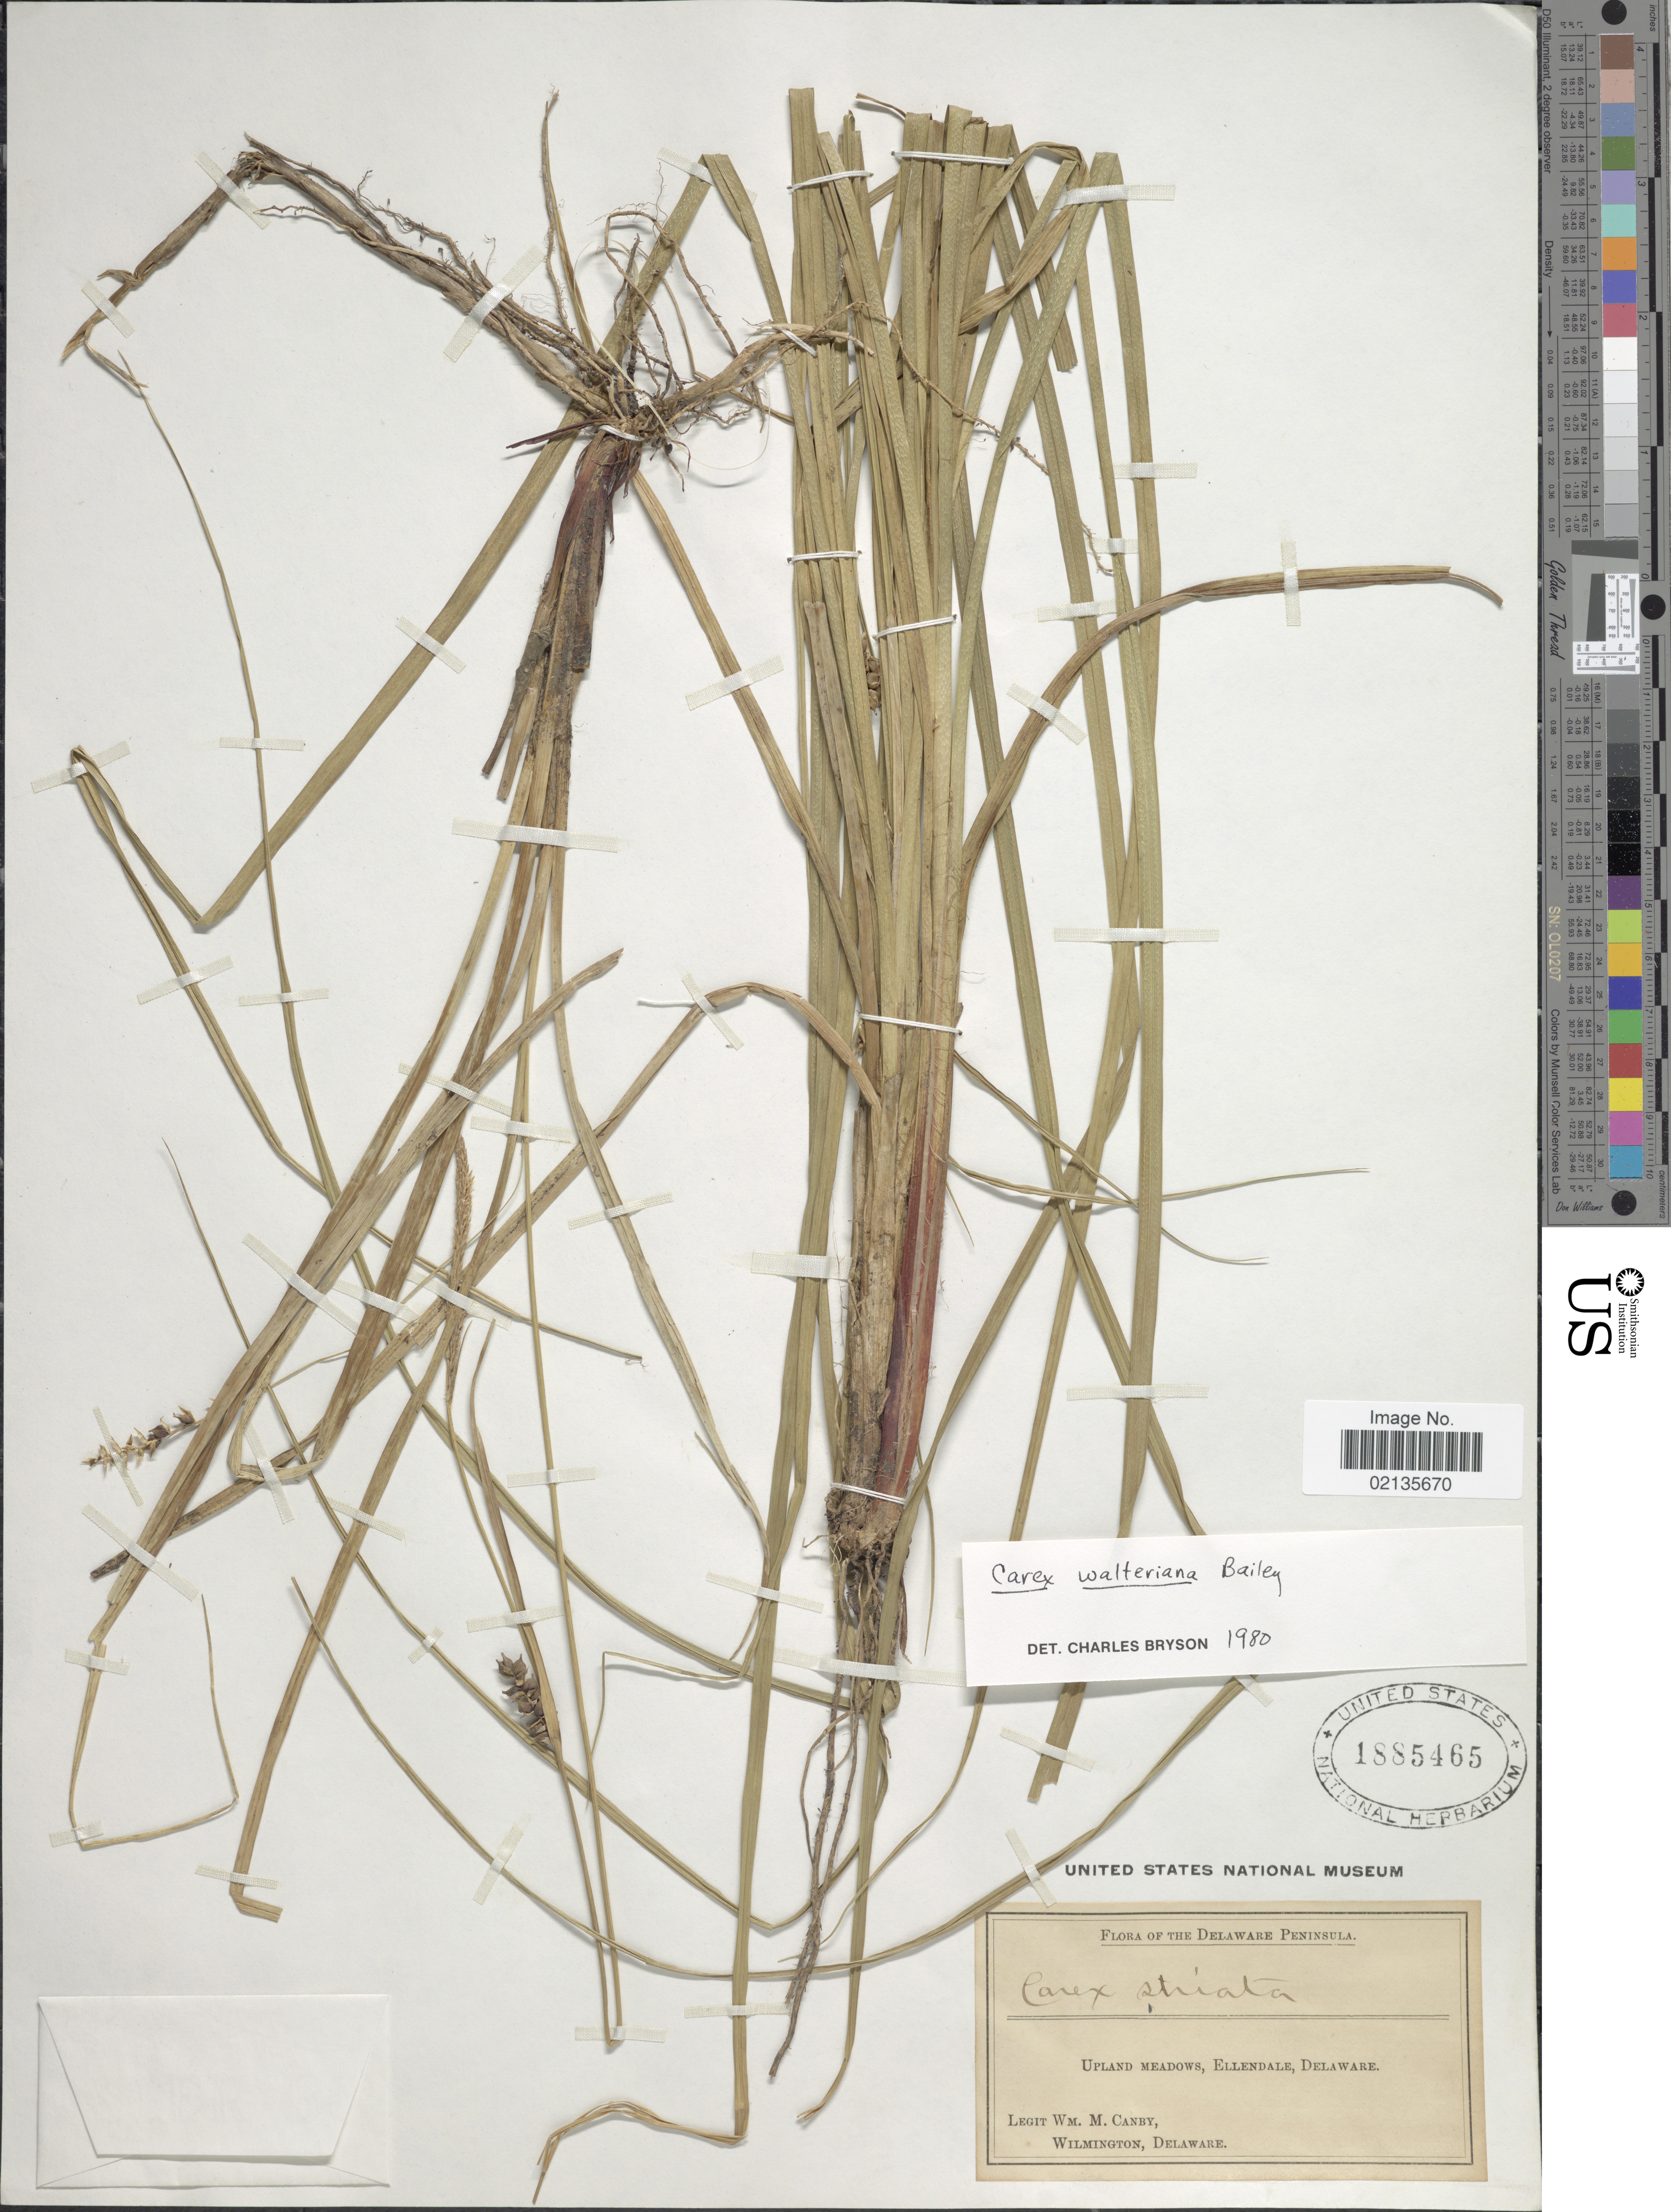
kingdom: Plantae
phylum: Tracheophyta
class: Liliopsida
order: Poales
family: Cyperaceae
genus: Carex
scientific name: Carex striata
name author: Michx.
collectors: W. M. Canby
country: United States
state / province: Delaware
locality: Upland meadows, Ellendale, Delaware Peninsula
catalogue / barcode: US 1885465